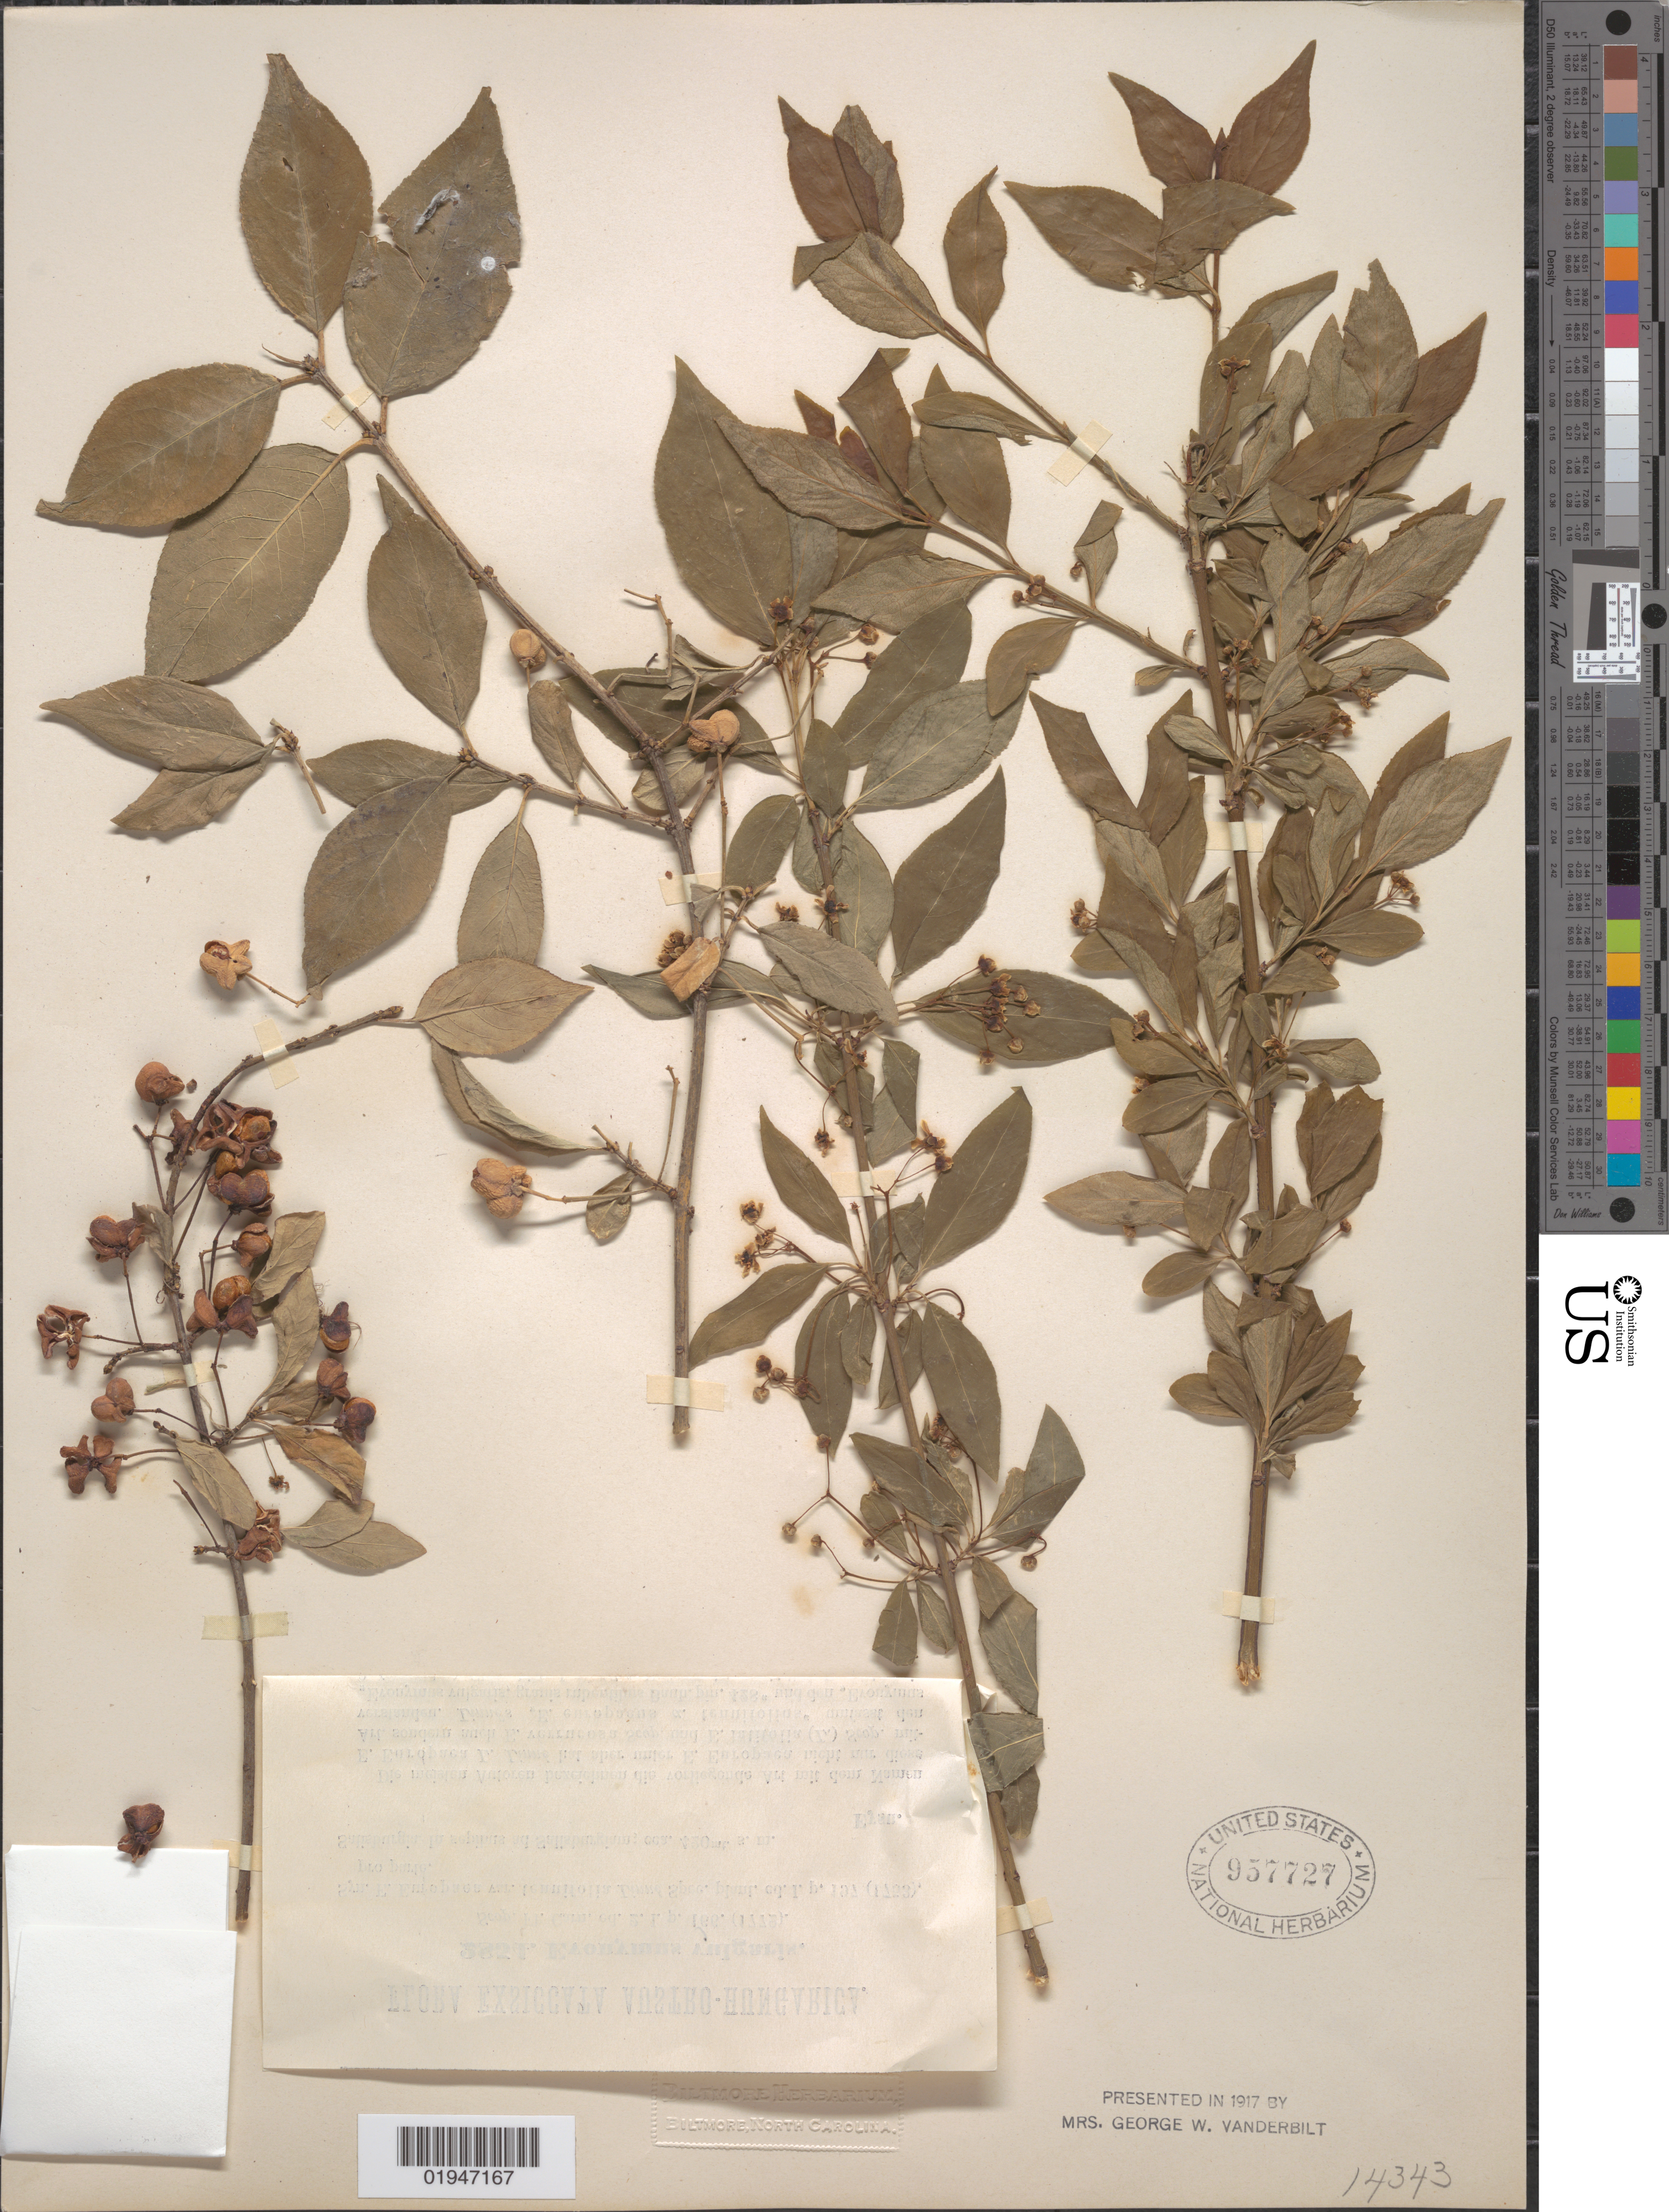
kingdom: Plantae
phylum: Tracheophyta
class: Magnoliopsida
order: Celastrales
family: Celastraceae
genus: Euonymus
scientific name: Euonymus vulgaris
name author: Mill.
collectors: -. Fritsch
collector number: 2854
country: Austria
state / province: Salzburg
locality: Salzburg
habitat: In sepibus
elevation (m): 420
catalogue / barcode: US 957727